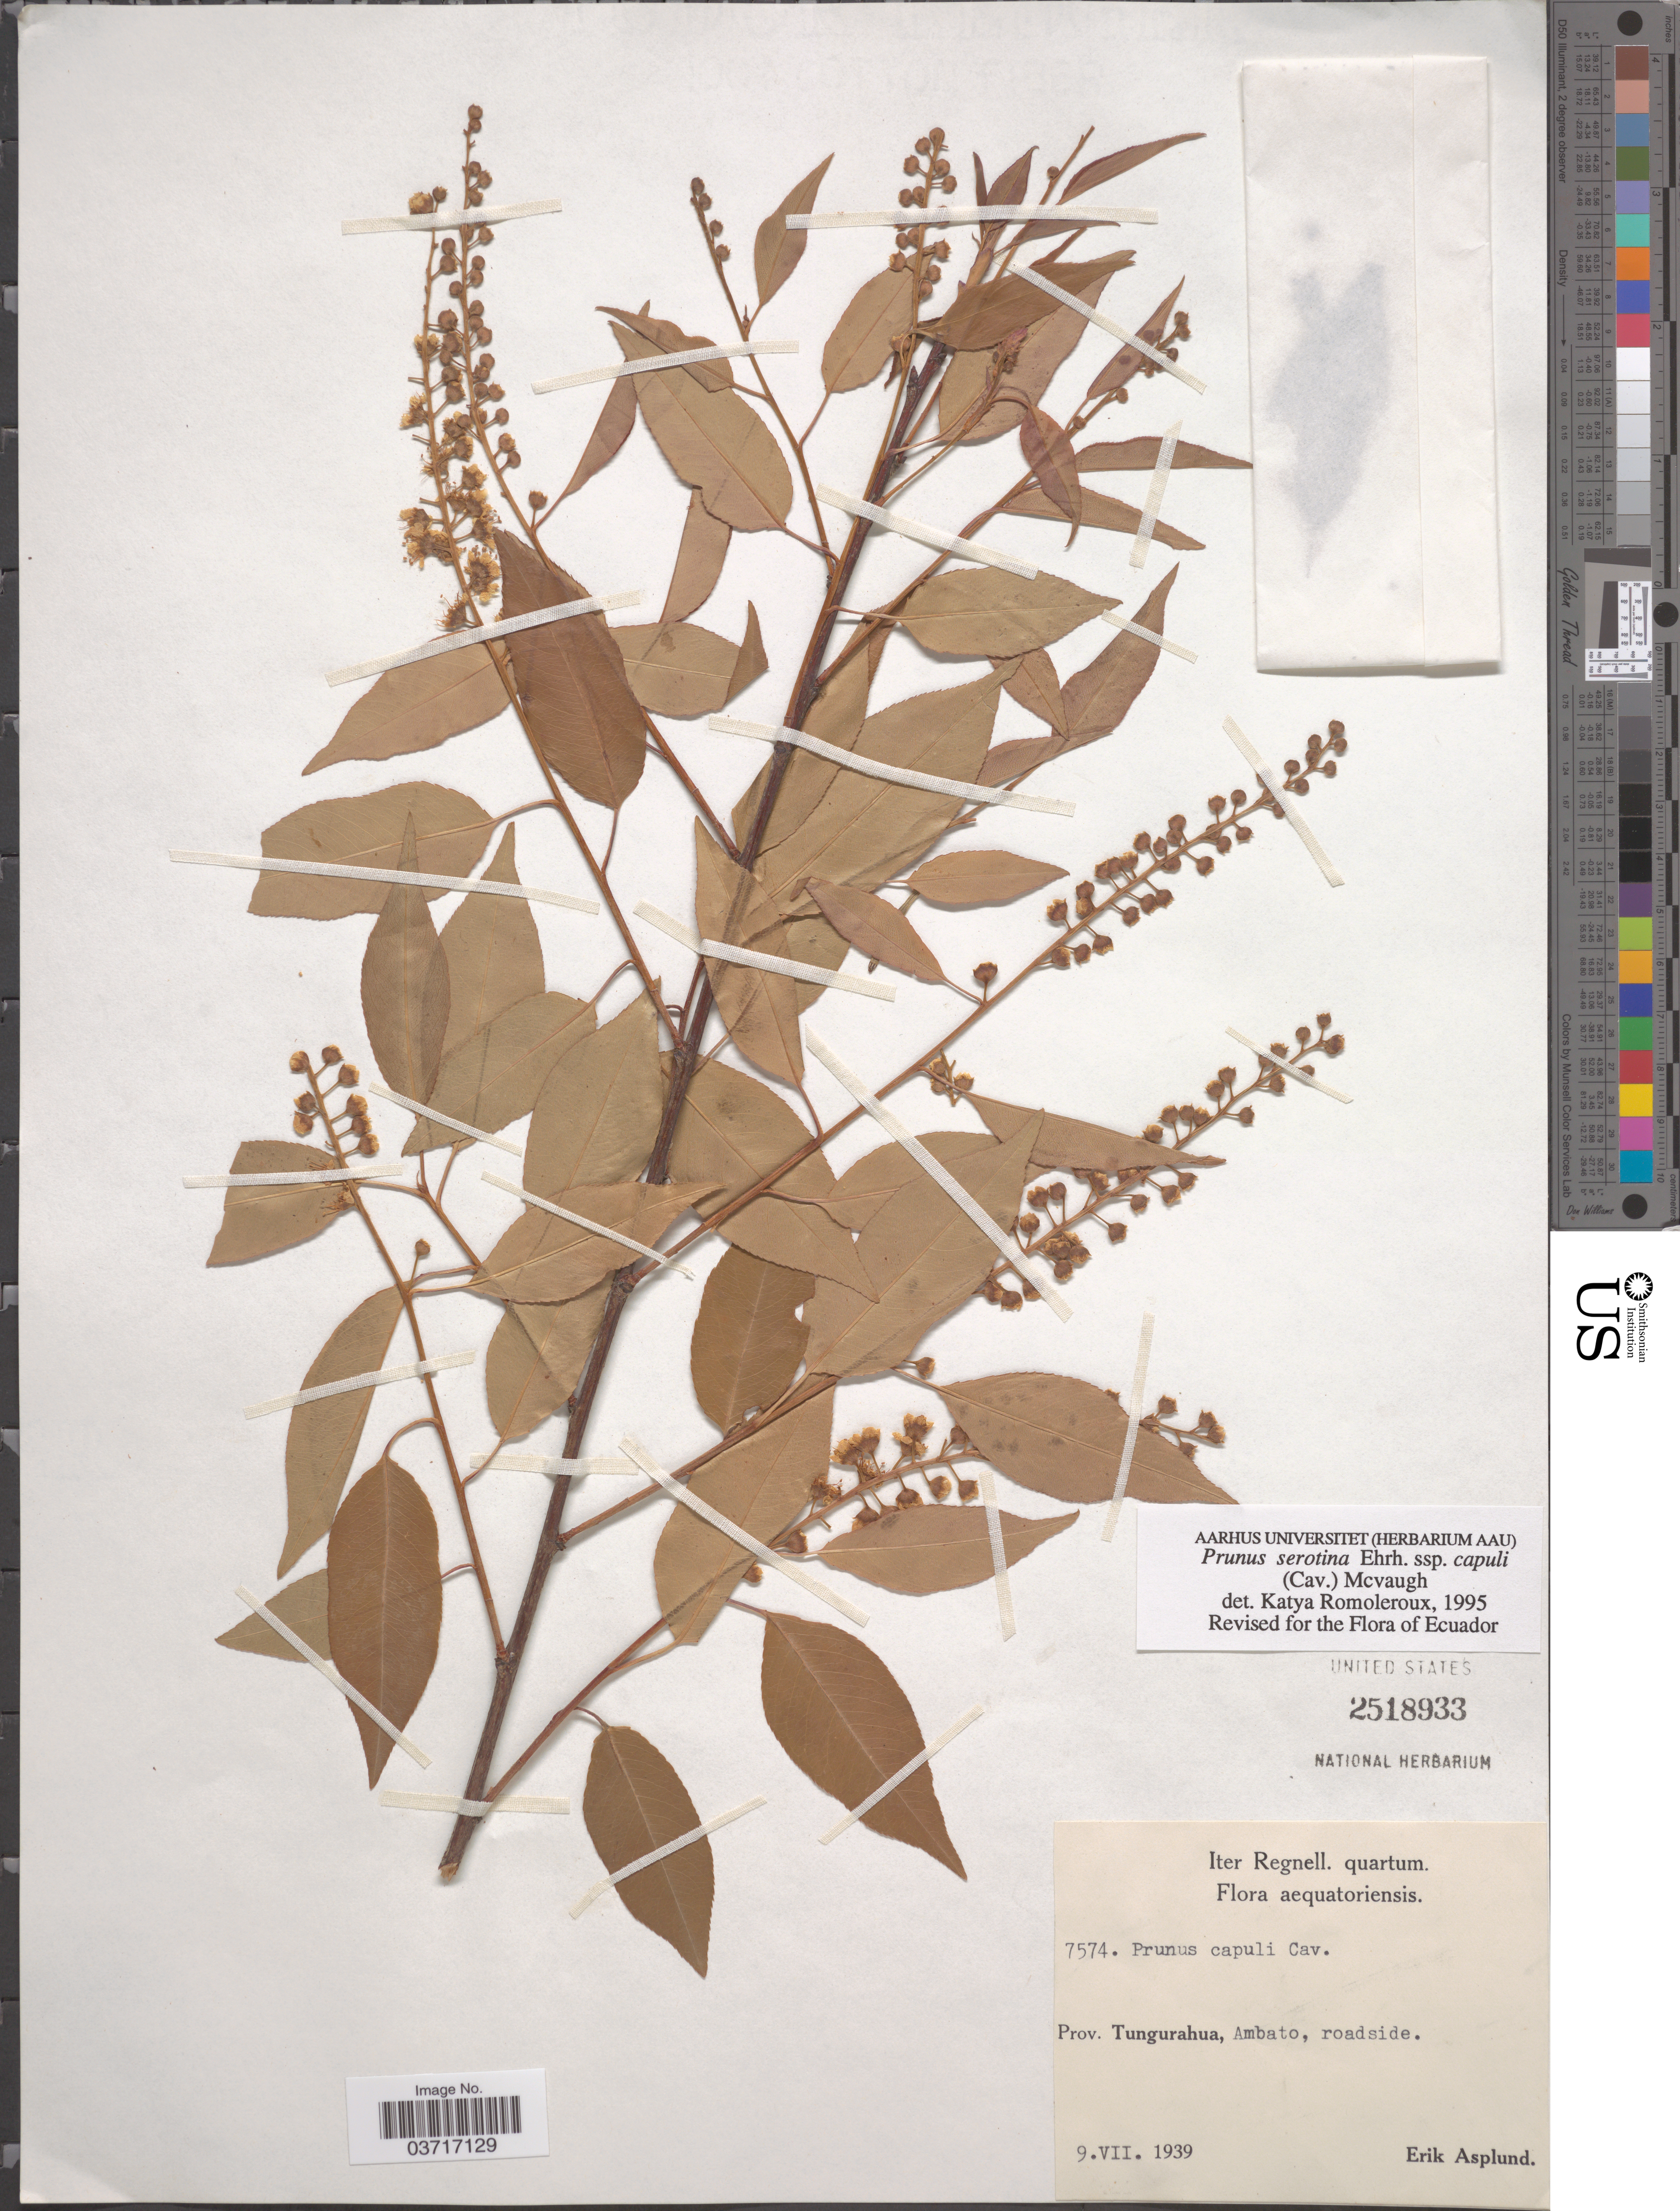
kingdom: Plantae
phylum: Tracheophyta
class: Magnoliopsida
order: Rosales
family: Rosaceae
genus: Prunus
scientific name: Prunus serotina subsp. capuli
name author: (Cav. ex Spreng.) McVaugh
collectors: E. Asplund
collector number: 7574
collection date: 1939-07-09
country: Ecuador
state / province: Tungurahua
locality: Ambato, roadside.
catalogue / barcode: US 2518933